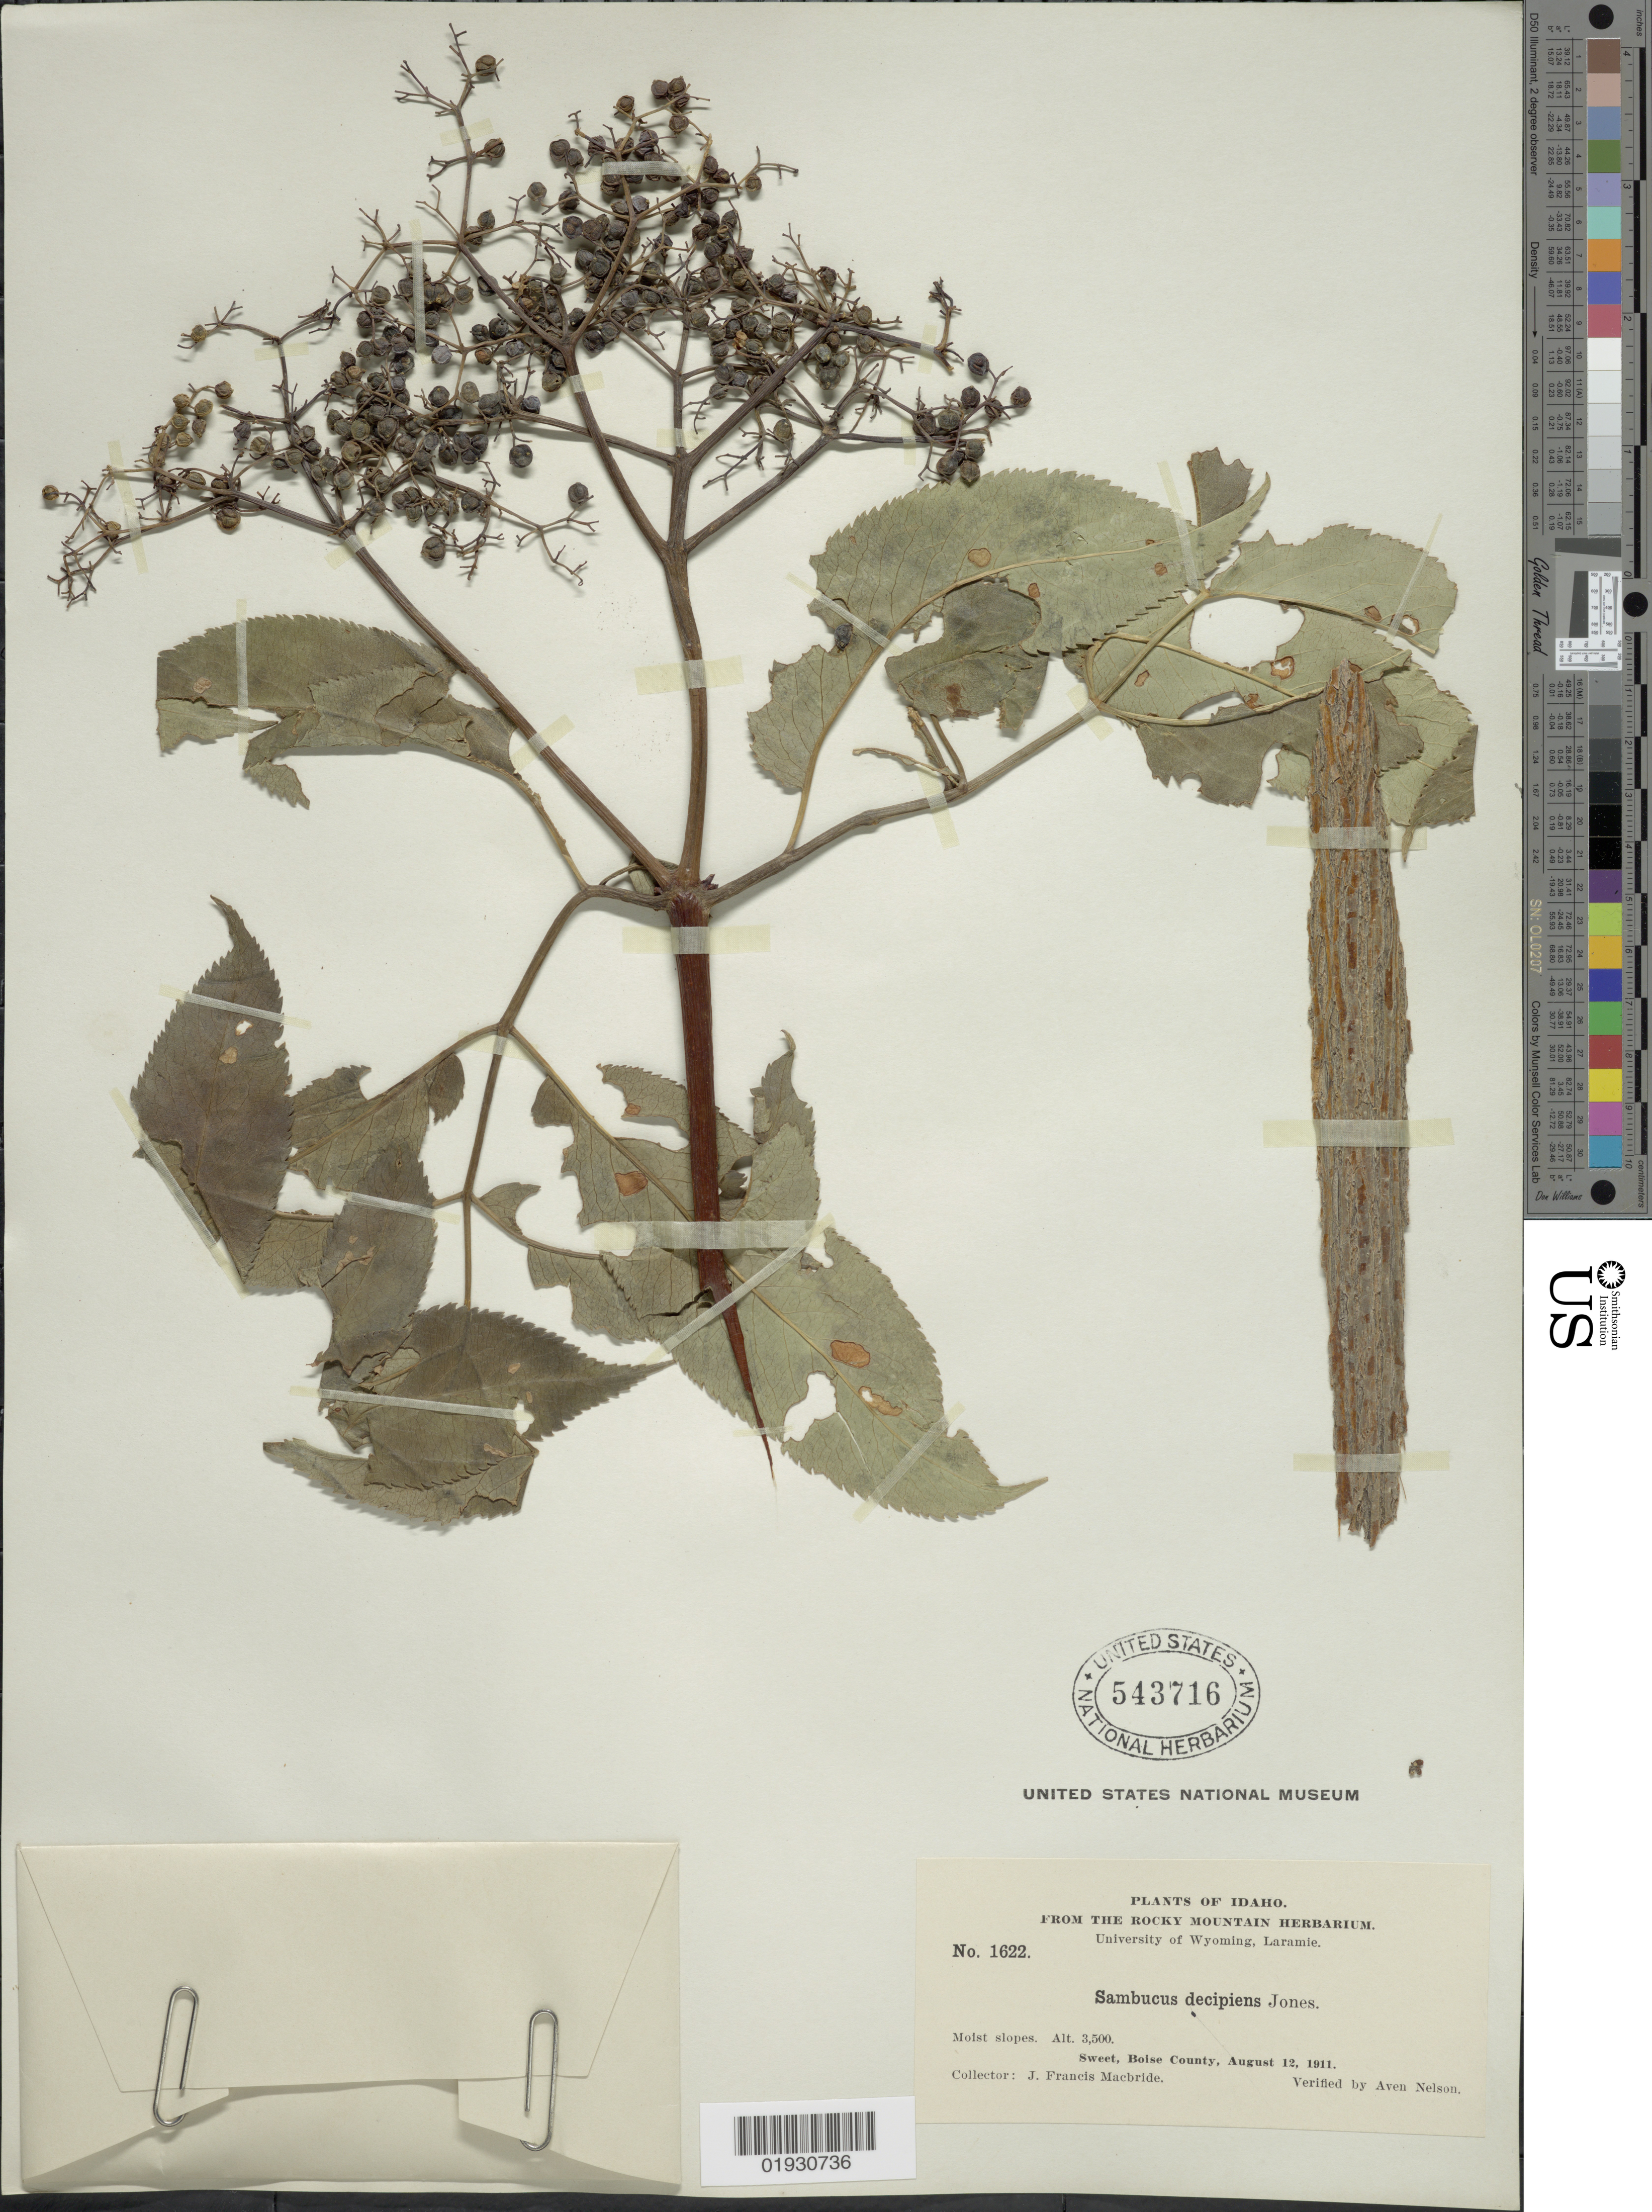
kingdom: Plantae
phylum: Tracheophyta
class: Magnoliopsida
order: Dipsacales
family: Viburnaceae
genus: Sambucus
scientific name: Sambucus cerulea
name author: Raf.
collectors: J. F. Macbride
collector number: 1622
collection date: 1911-08-12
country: United States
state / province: Idaho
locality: Sweet, Boise County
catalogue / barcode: US 543716